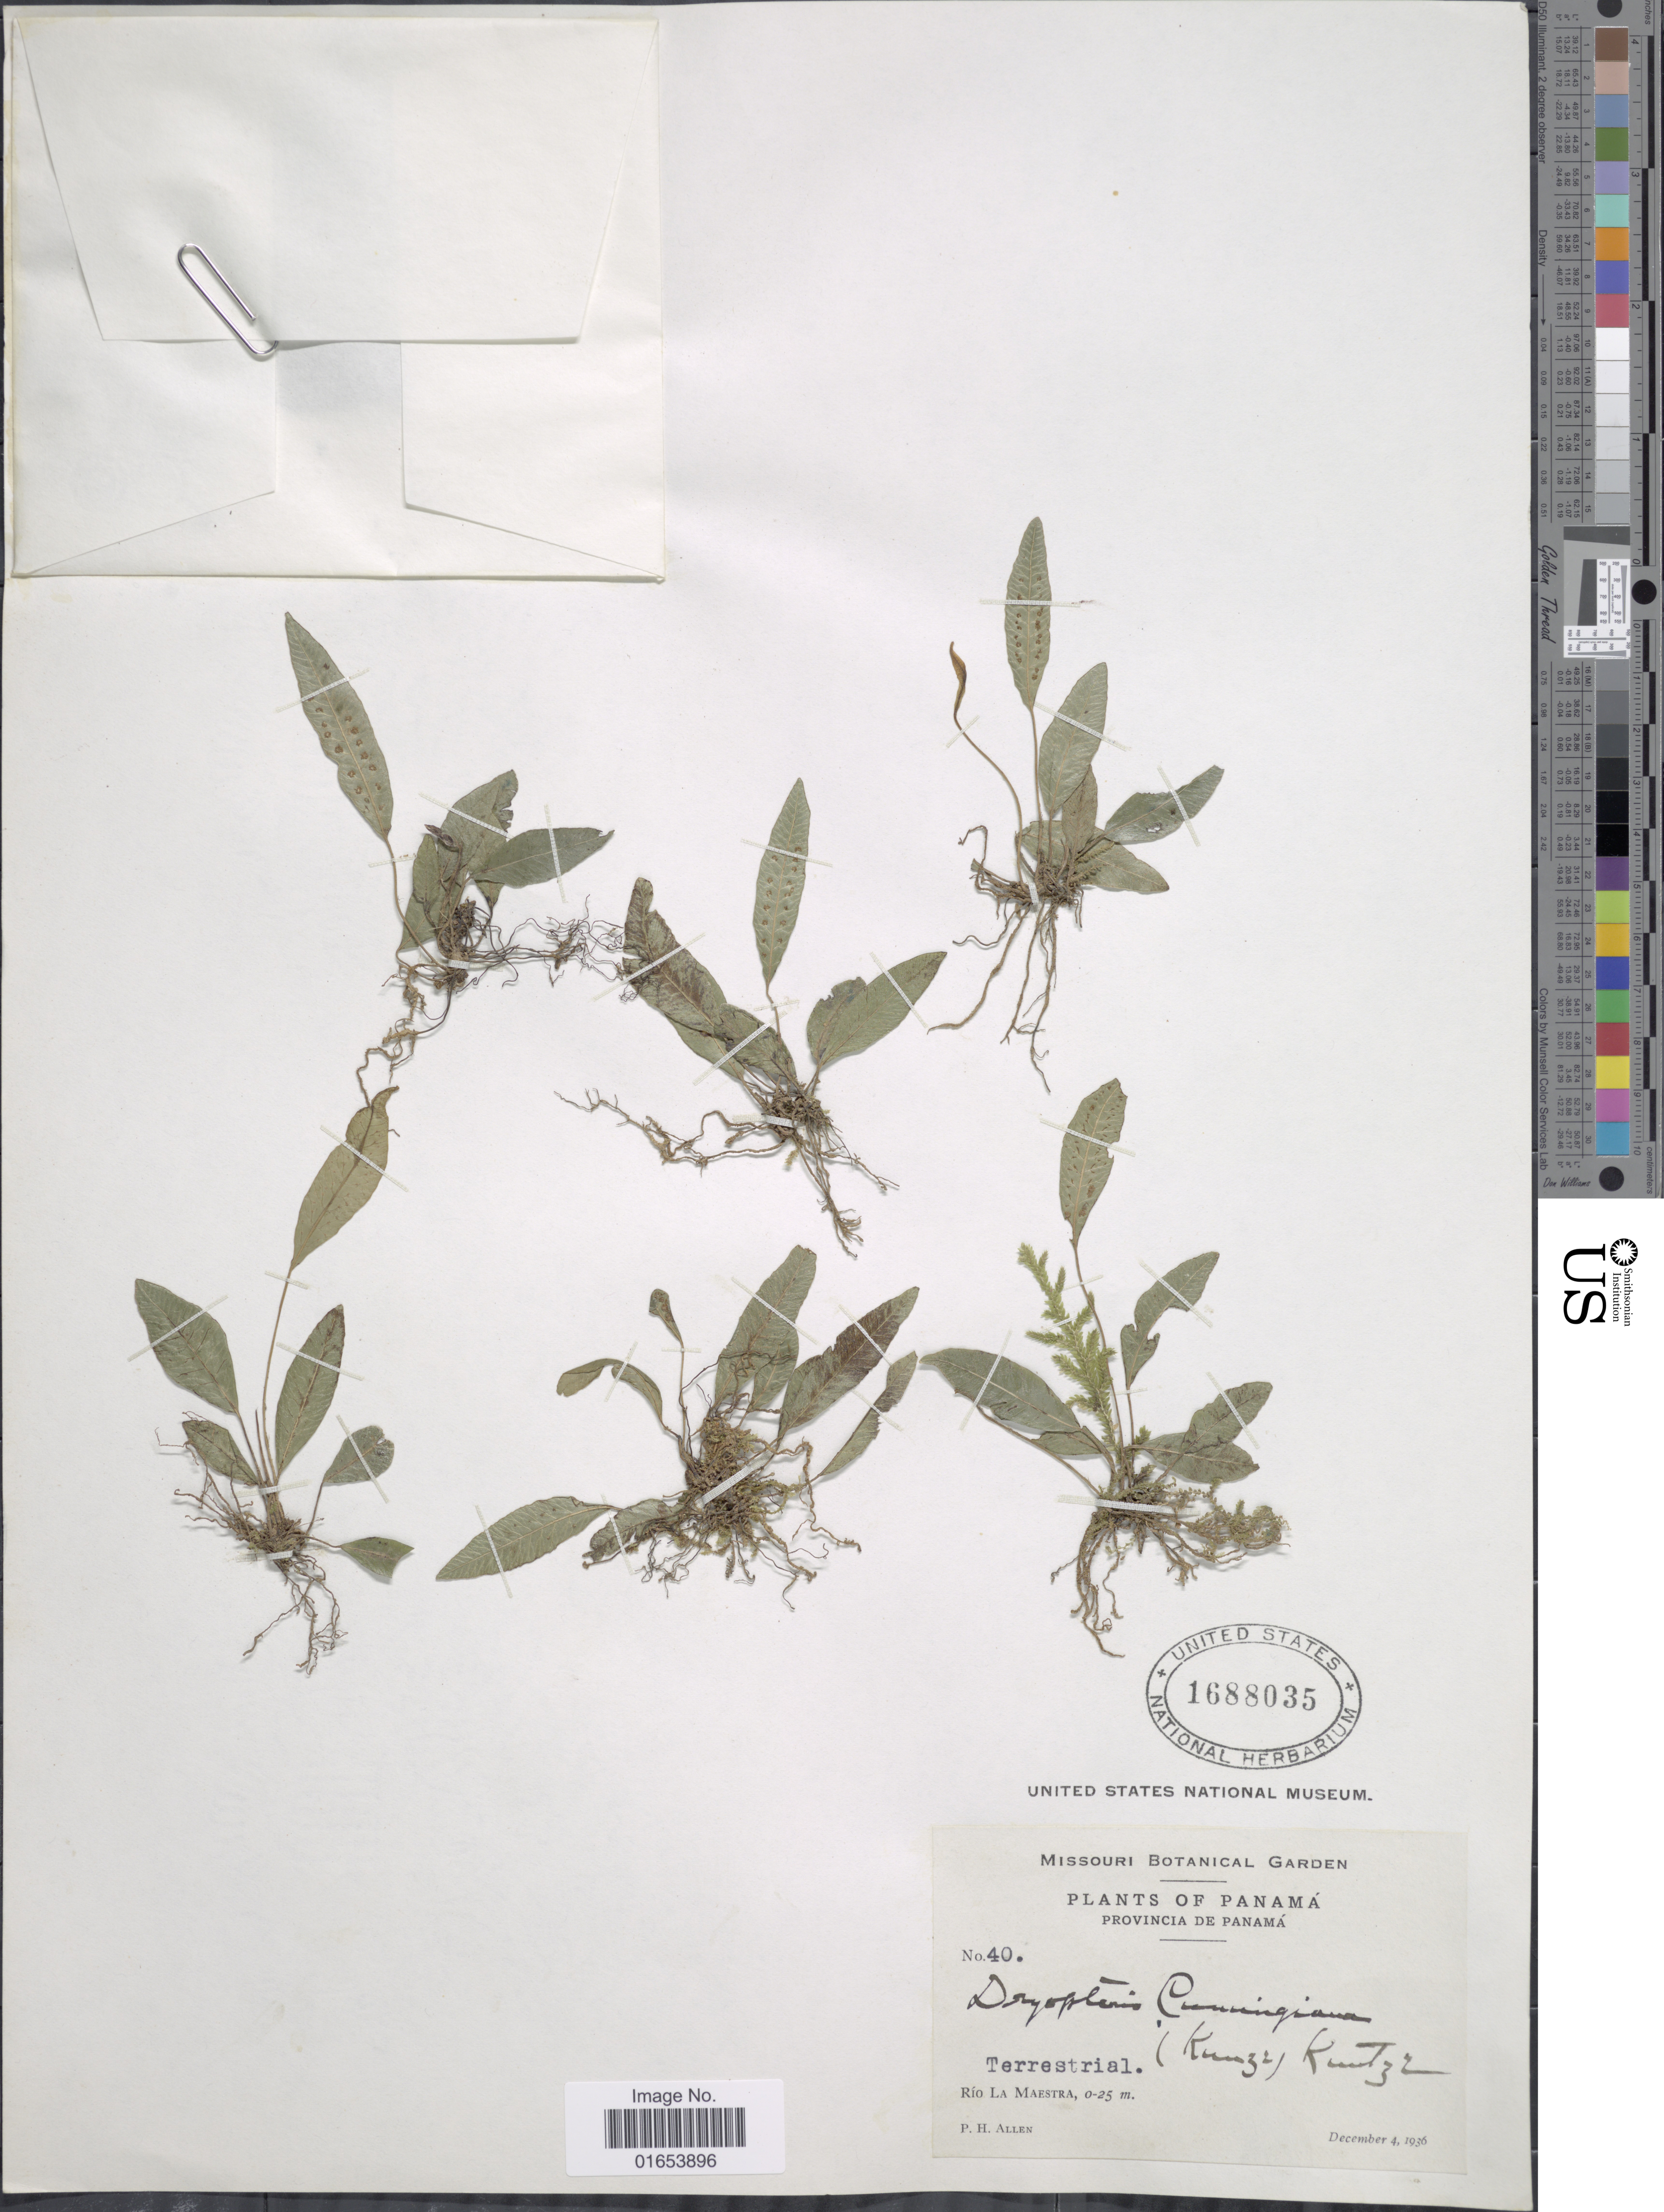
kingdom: Plantae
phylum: Tracheophyta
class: Polypodiopsida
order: Polypodiales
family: Thelypteridaceae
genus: Goniopteris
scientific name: Goniopteris cumingiana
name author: (Kunze) de Jonch. & Sen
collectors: P. H. Allen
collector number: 40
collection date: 1936-12-04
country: Panama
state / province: Panamá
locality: Provincia De Panama, Rio La Maestra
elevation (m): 0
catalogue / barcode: US 1688035